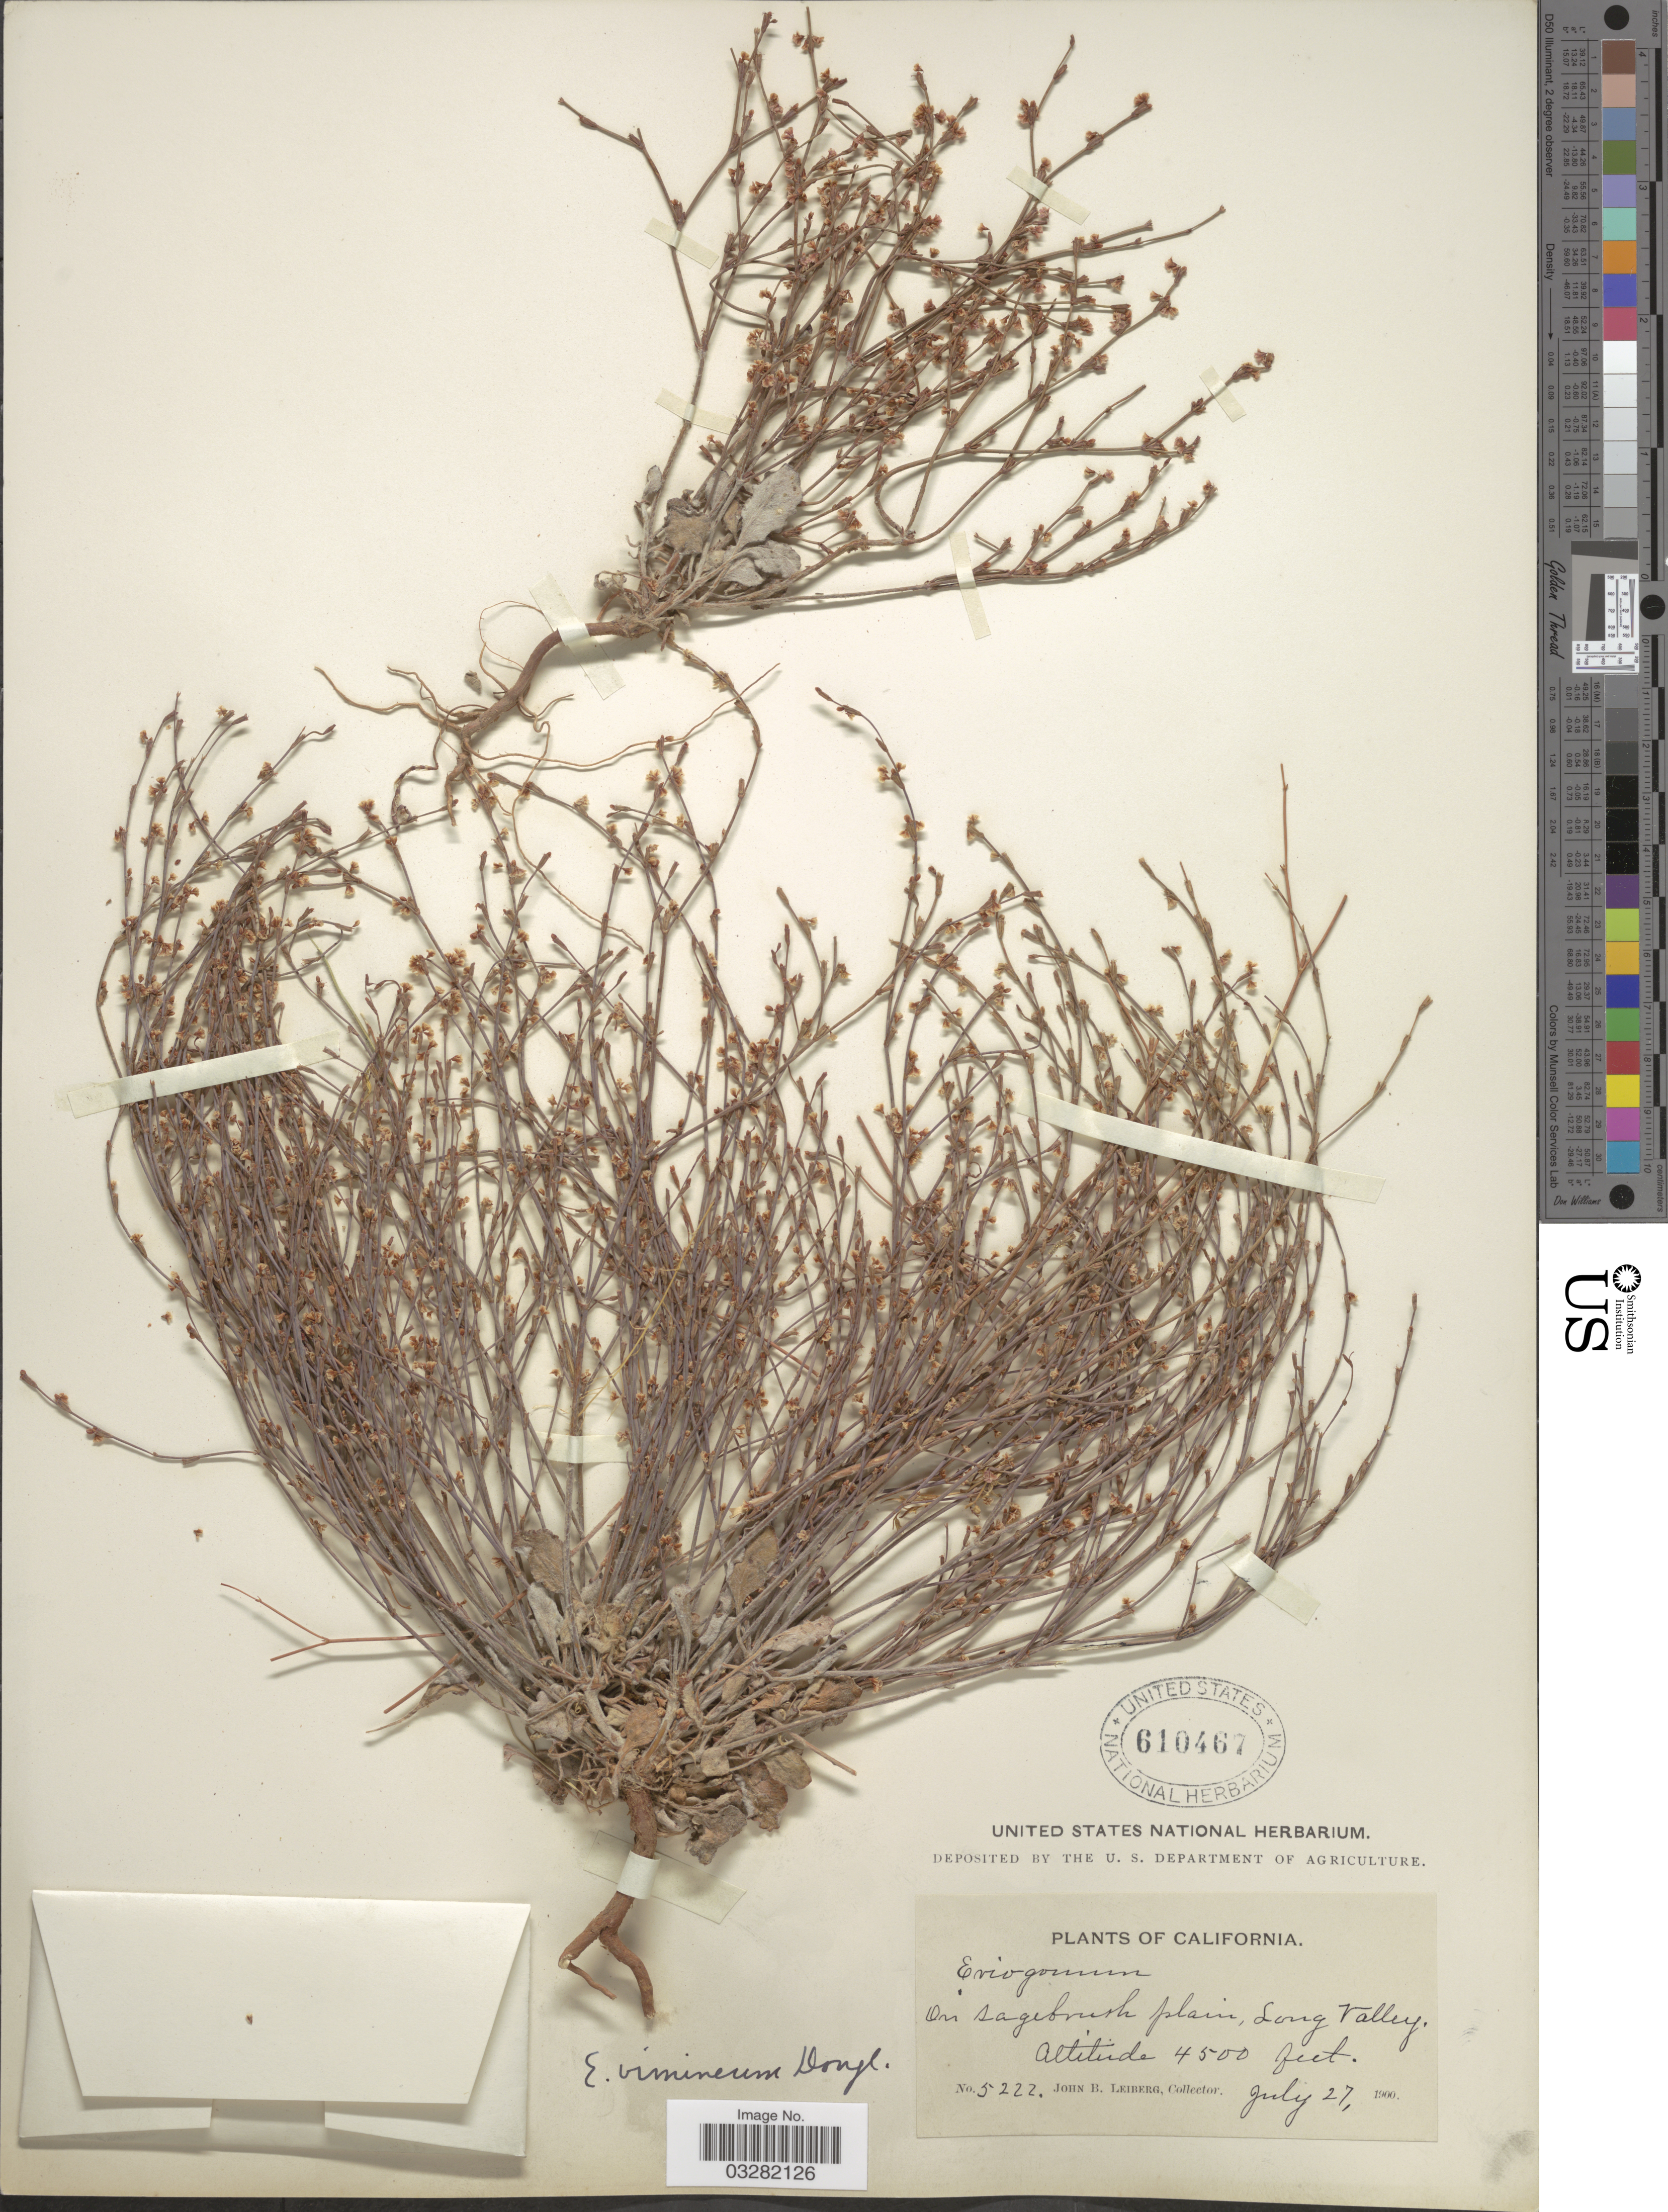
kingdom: Plantae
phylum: Tracheophyta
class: Magnoliopsida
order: Caryophyllales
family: Polygonaceae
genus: Eriogonum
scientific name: Eriogonum vimineum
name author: Douglas ex Benth.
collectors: J. B. Leiberg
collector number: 5222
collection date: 1900-07-27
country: United States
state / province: California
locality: On sagebrush plain, Long Valley.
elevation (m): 1372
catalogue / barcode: US 610467